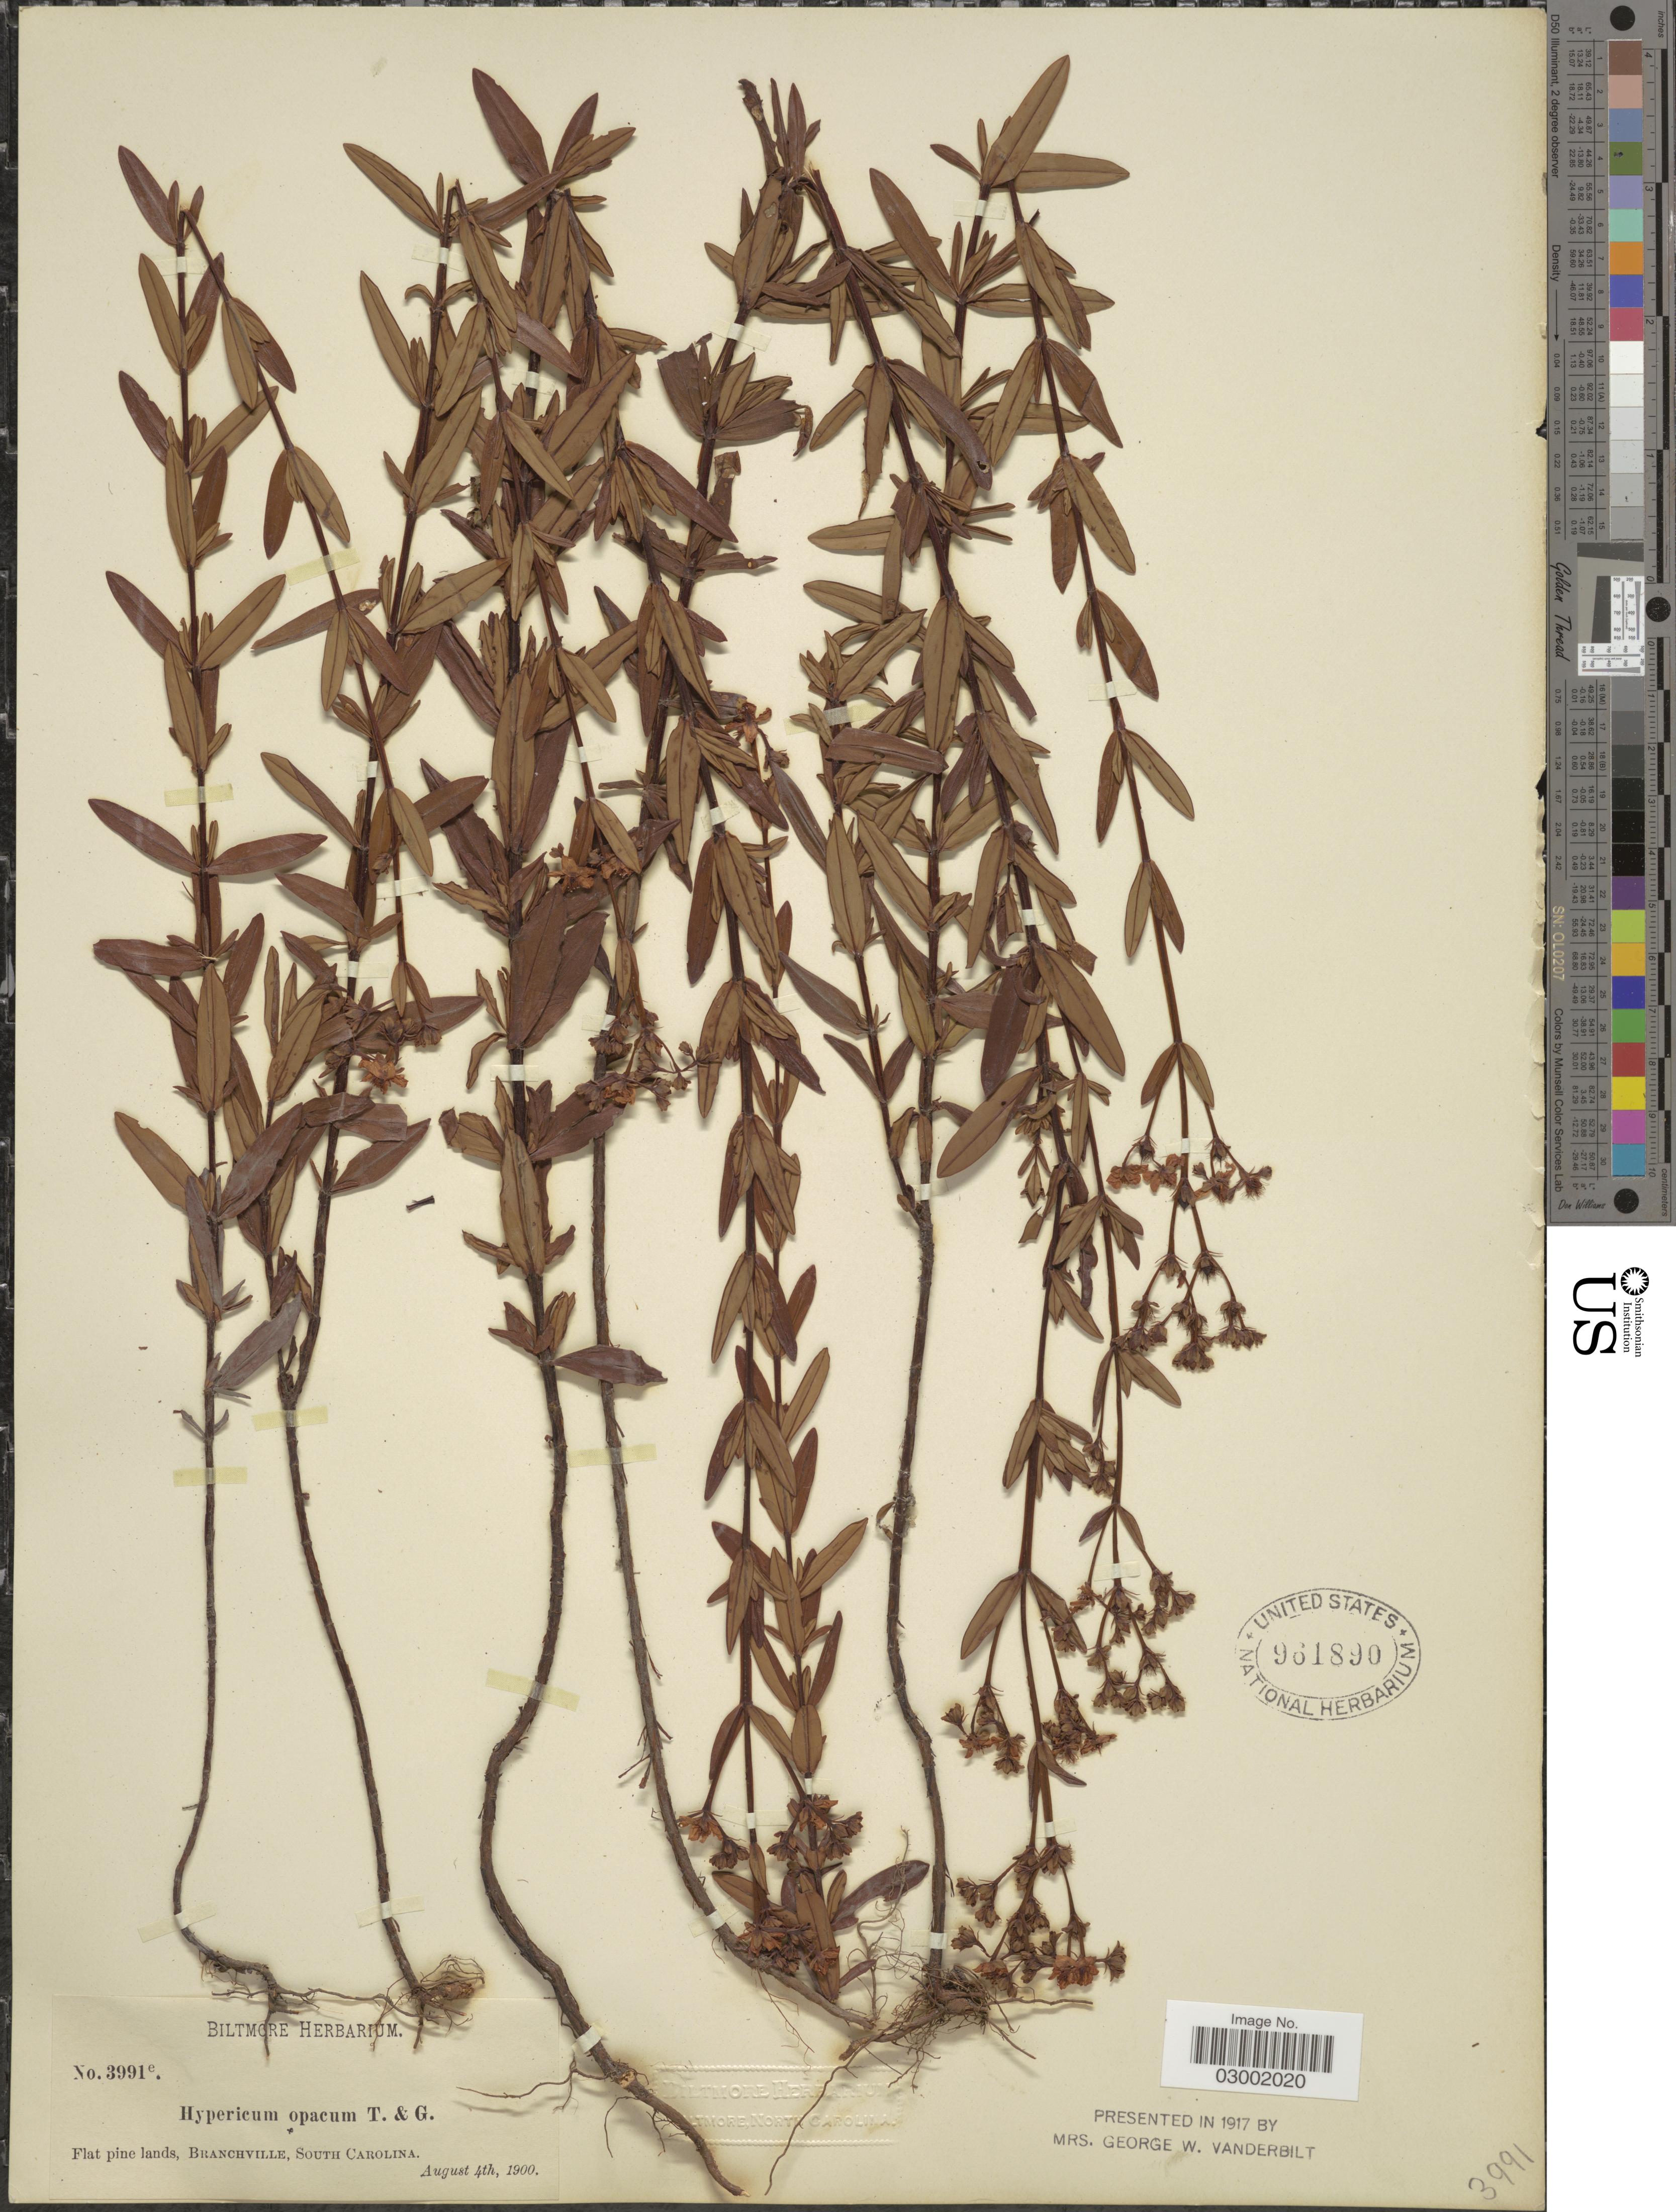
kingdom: Plantae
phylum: Tracheophyta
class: Magnoliopsida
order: Malpighiales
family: Hypericaceae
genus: Hypericum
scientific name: Hypericum opacum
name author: Torr. & A. Gray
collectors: ex herb. Biltmore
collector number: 3991e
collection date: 1900-08-04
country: United States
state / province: South Carolina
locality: Branchville.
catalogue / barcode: US 961890